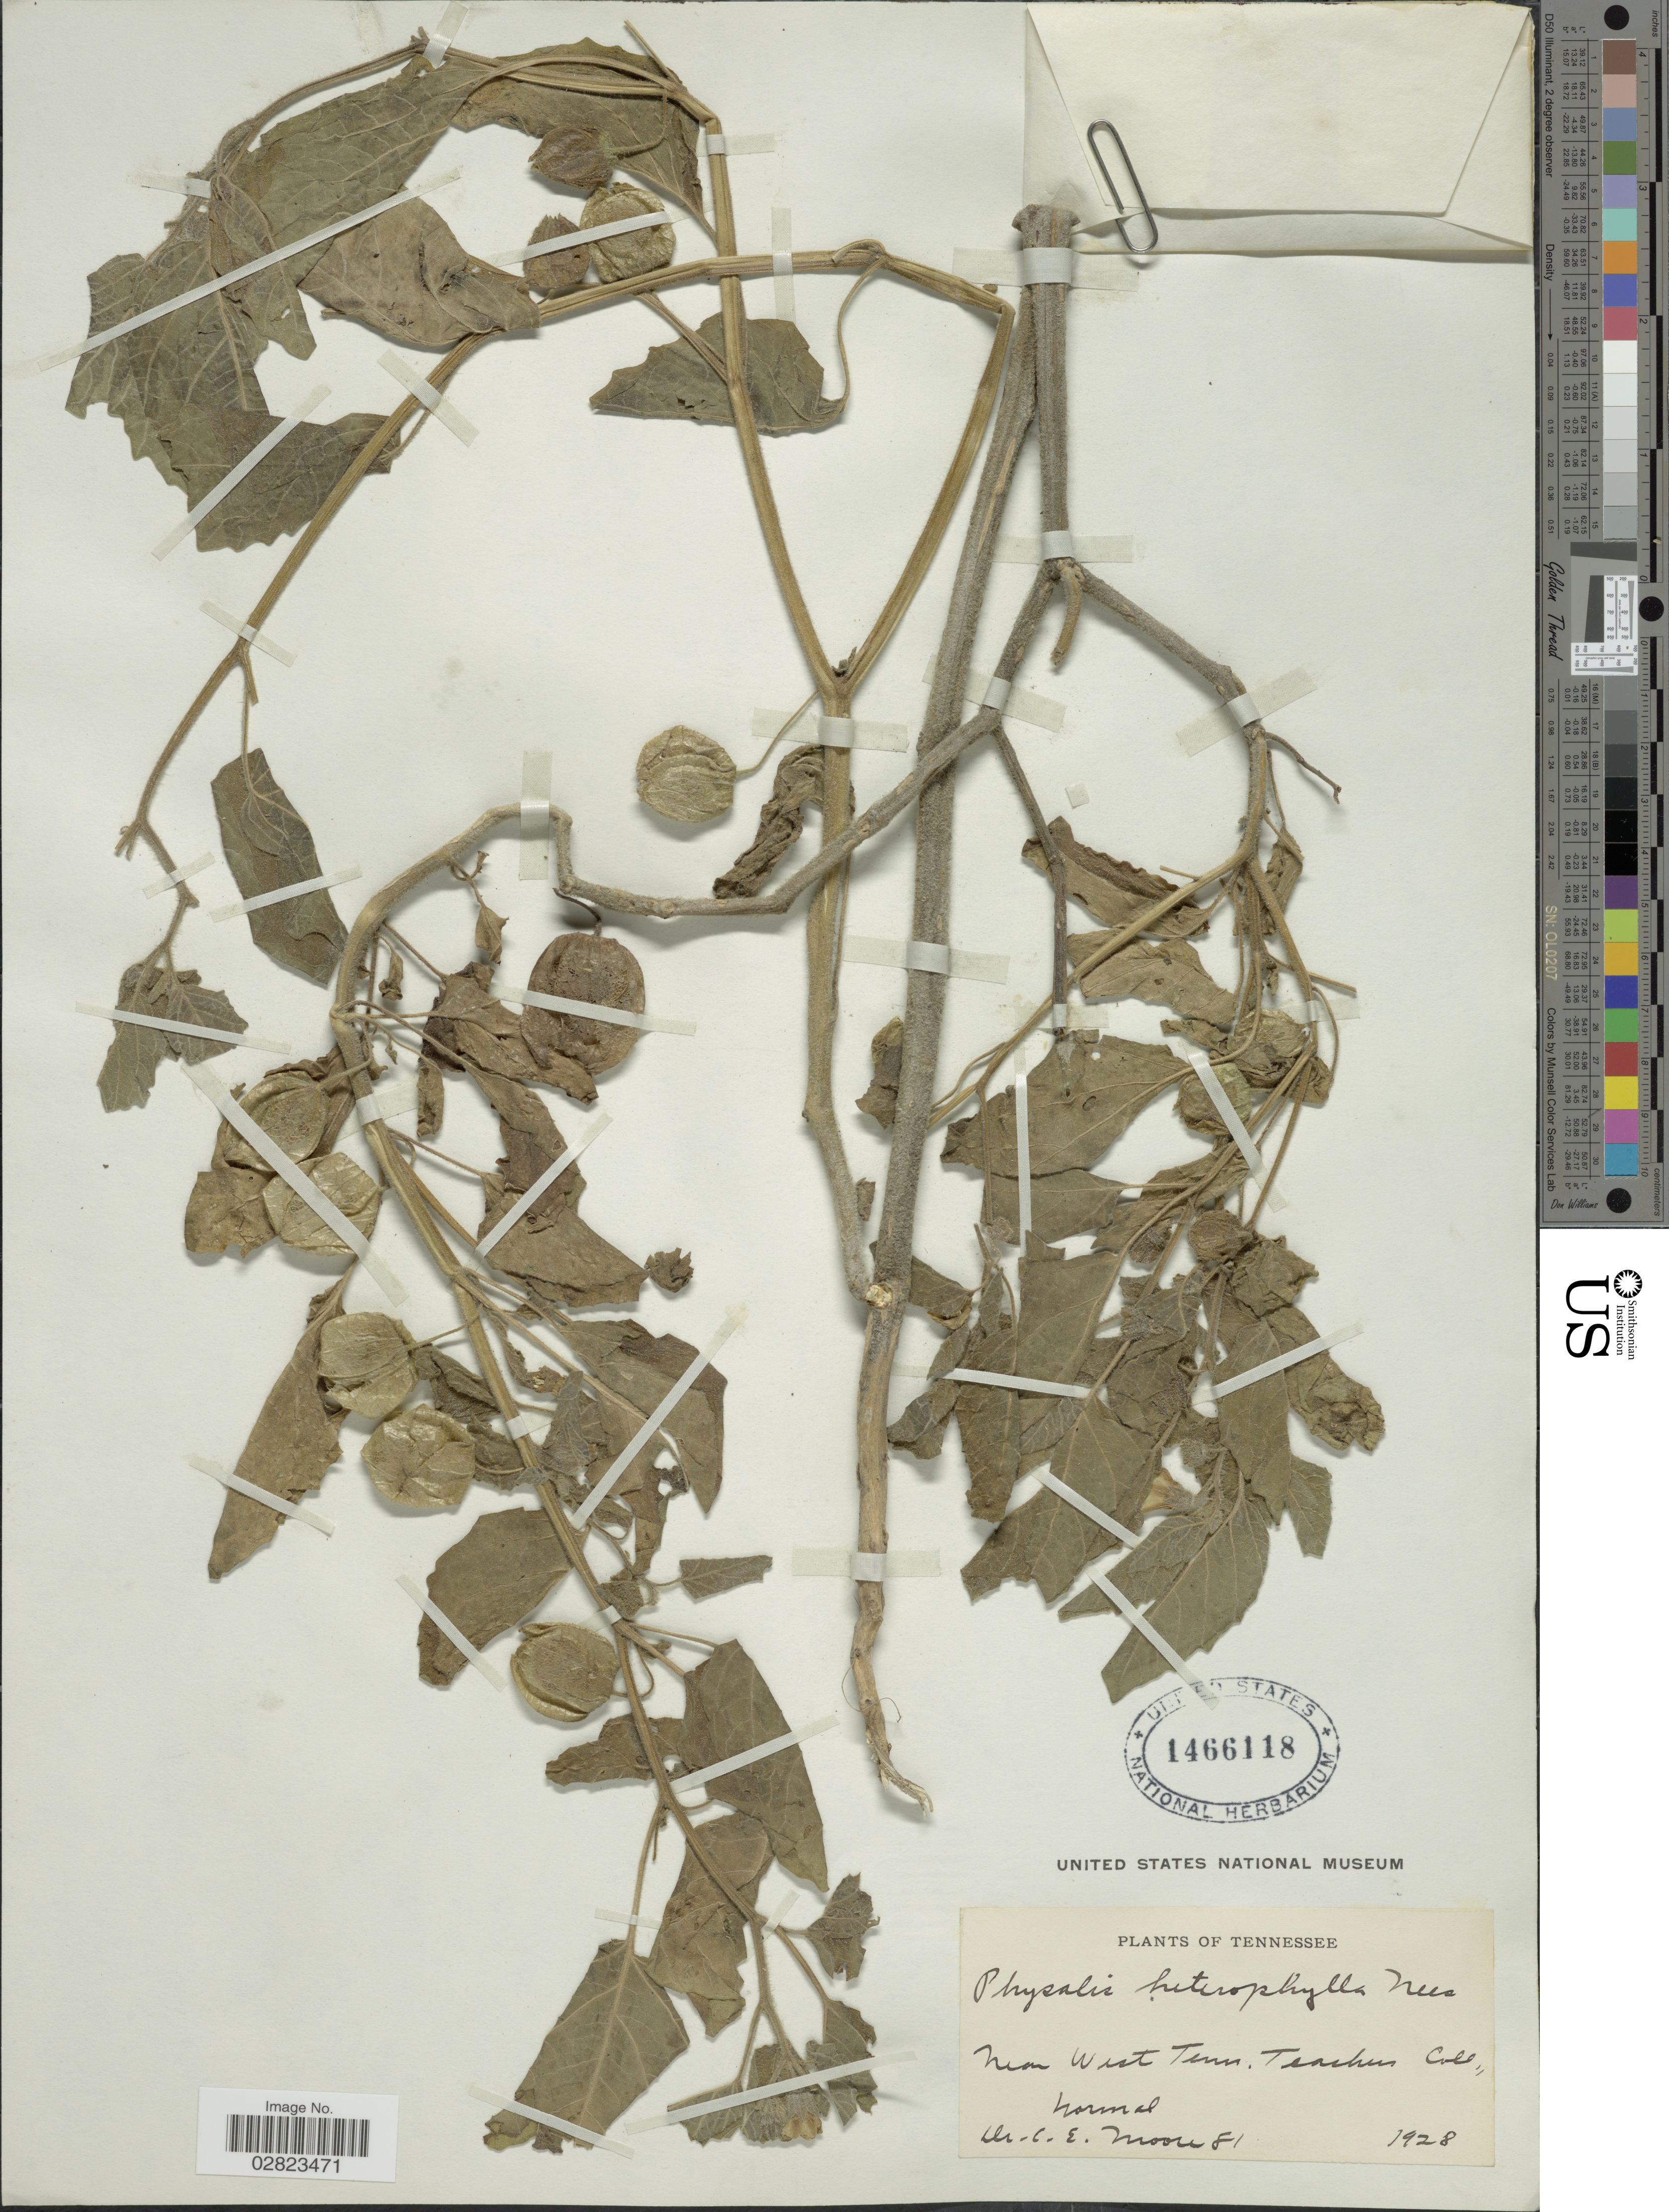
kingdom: Plantae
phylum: Tracheophyta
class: Magnoliopsida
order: Solanales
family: Solanaceae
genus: Physalis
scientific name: Physalis heterophylla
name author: Nees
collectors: C. Moore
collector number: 81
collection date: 1928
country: United States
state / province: Tennessee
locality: Near West Tenn. Teachers Coll., Normal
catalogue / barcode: US 1466118